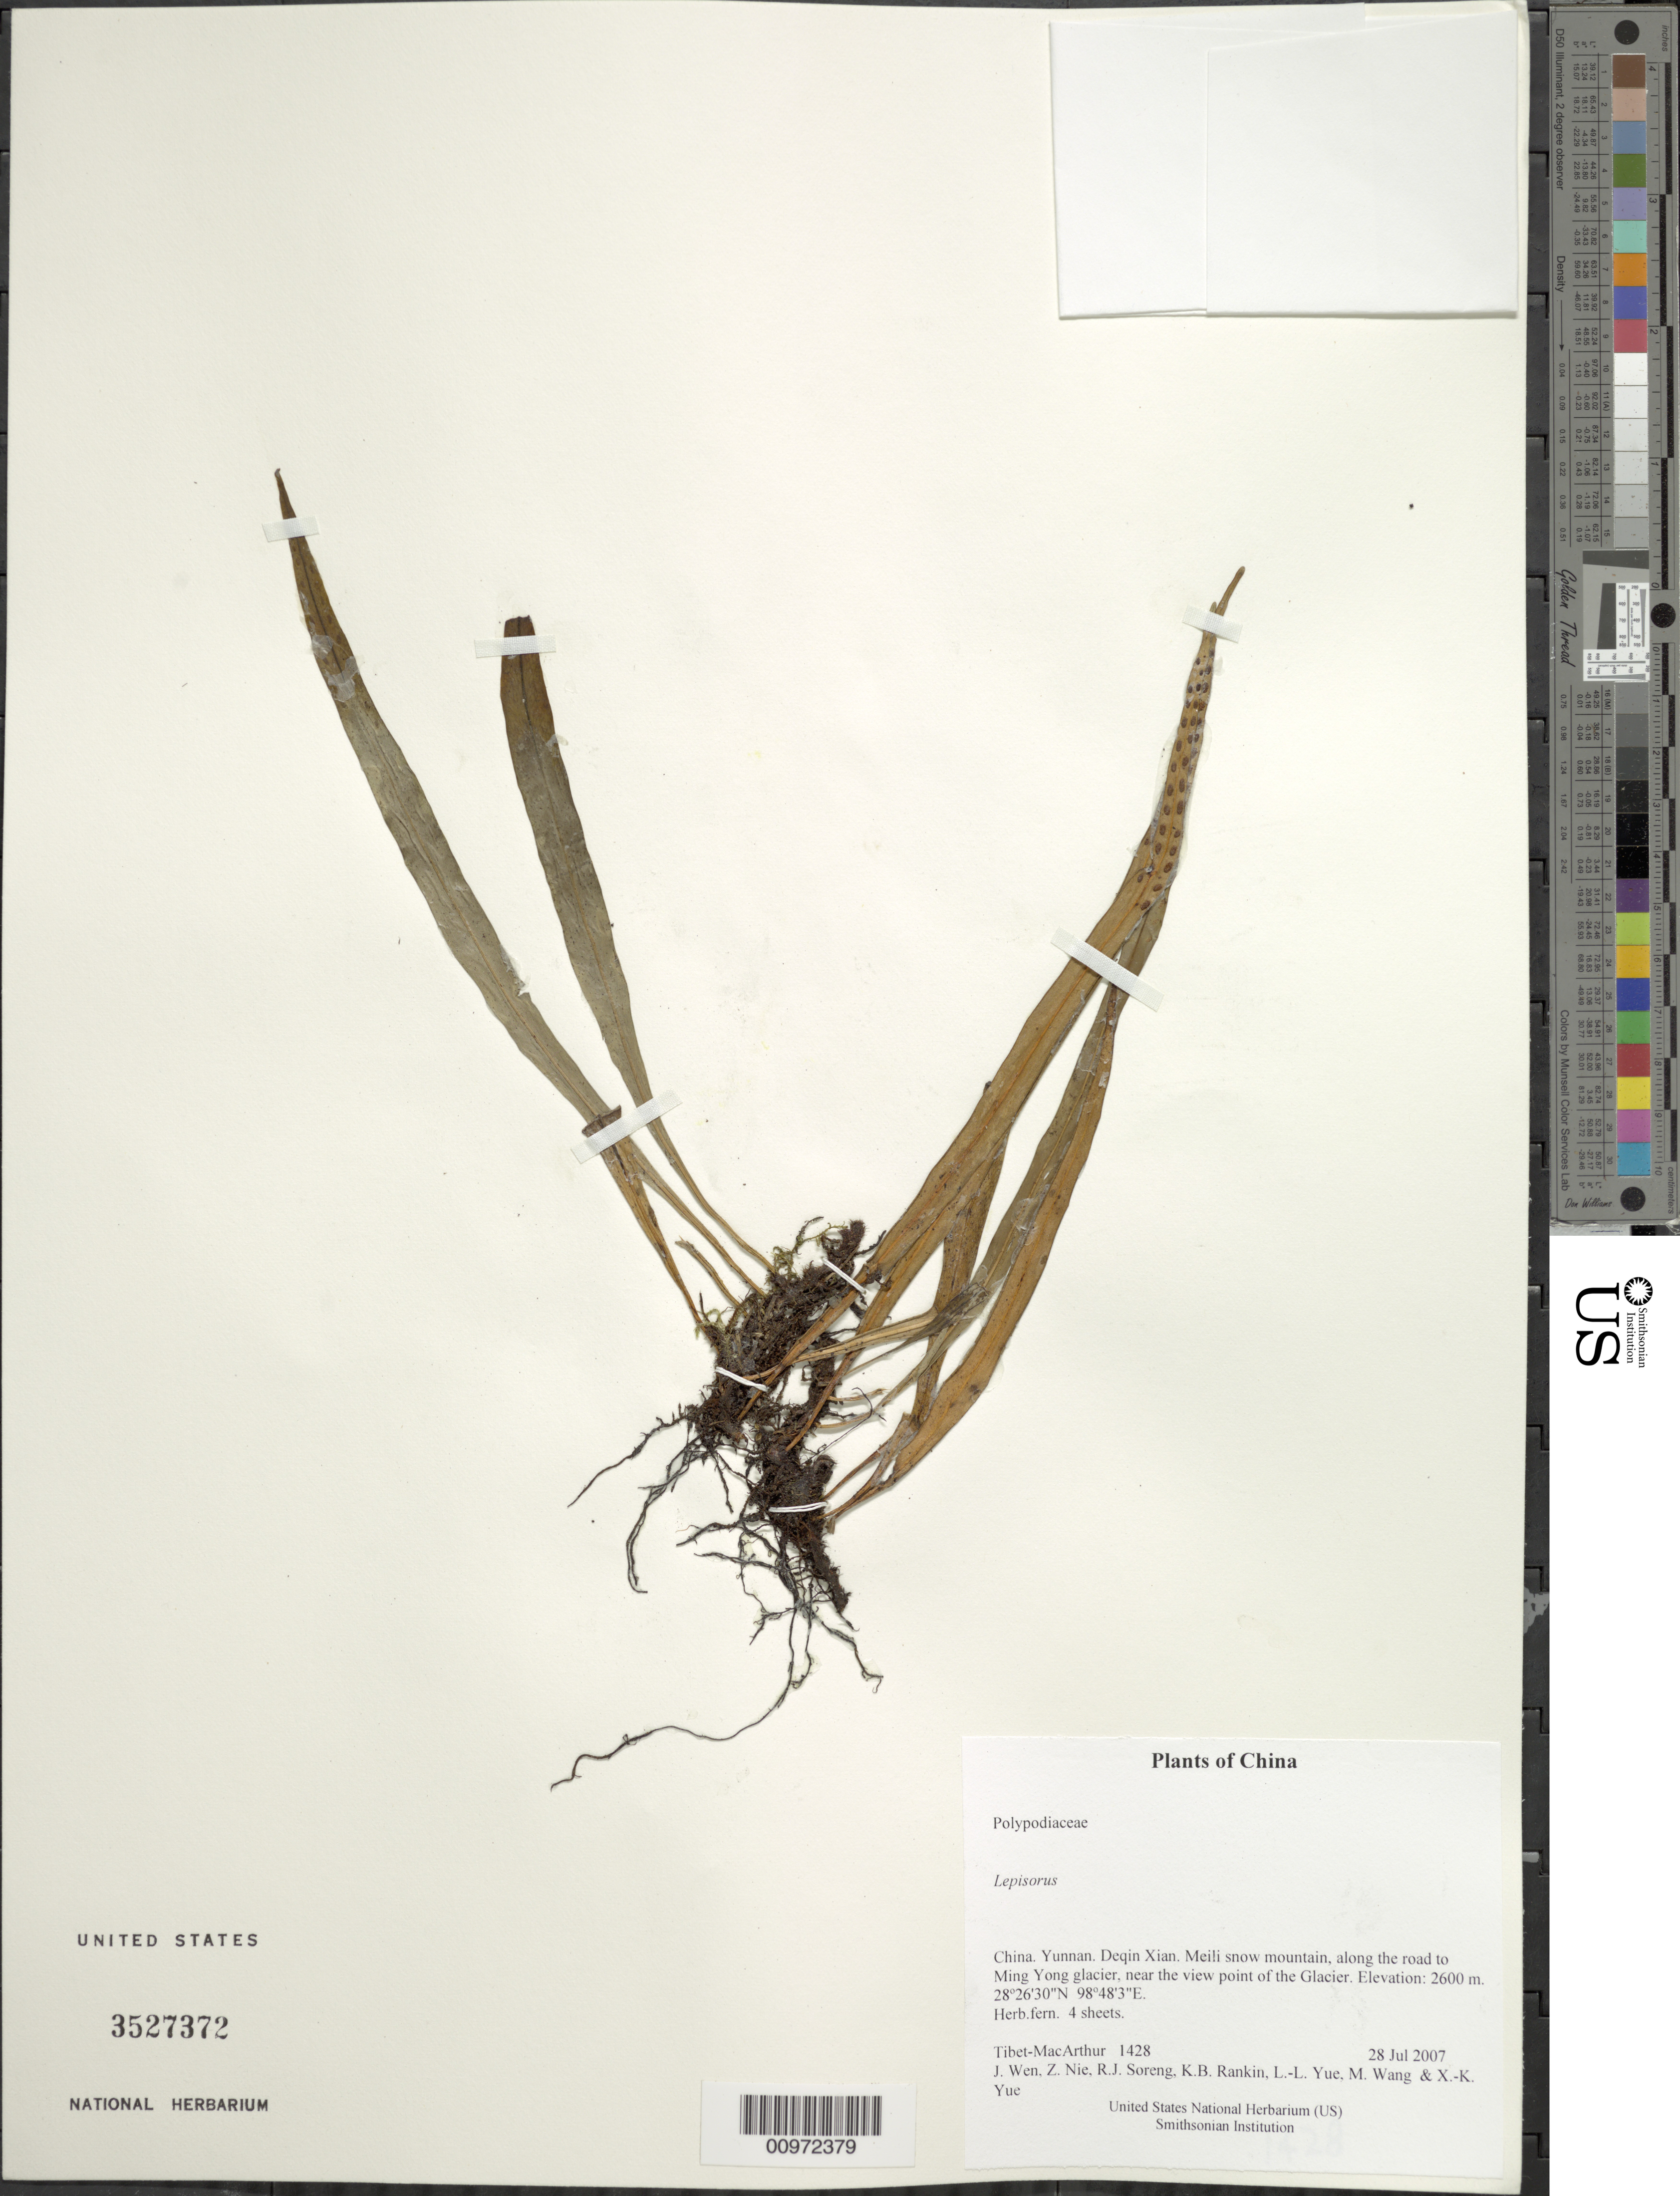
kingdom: Plantae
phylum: Tracheophyta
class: Polypodiopsida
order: Polypodiales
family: Polypodiaceae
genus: Lepisorus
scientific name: Lepisorus sp.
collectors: Tibet-MacArthur, J. Wen, Z. Nie, R. J. Soreng, K. Rankin, L. Yue, M. Wang & X. Yue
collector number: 1428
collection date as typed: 28 Jul 2007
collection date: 2007-07-28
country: China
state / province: Yunnan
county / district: Deqin Xian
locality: Meili snow mountain, along the road to Ming Yong glacier, near the view point of the Glacier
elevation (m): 2600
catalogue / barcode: US 3527372